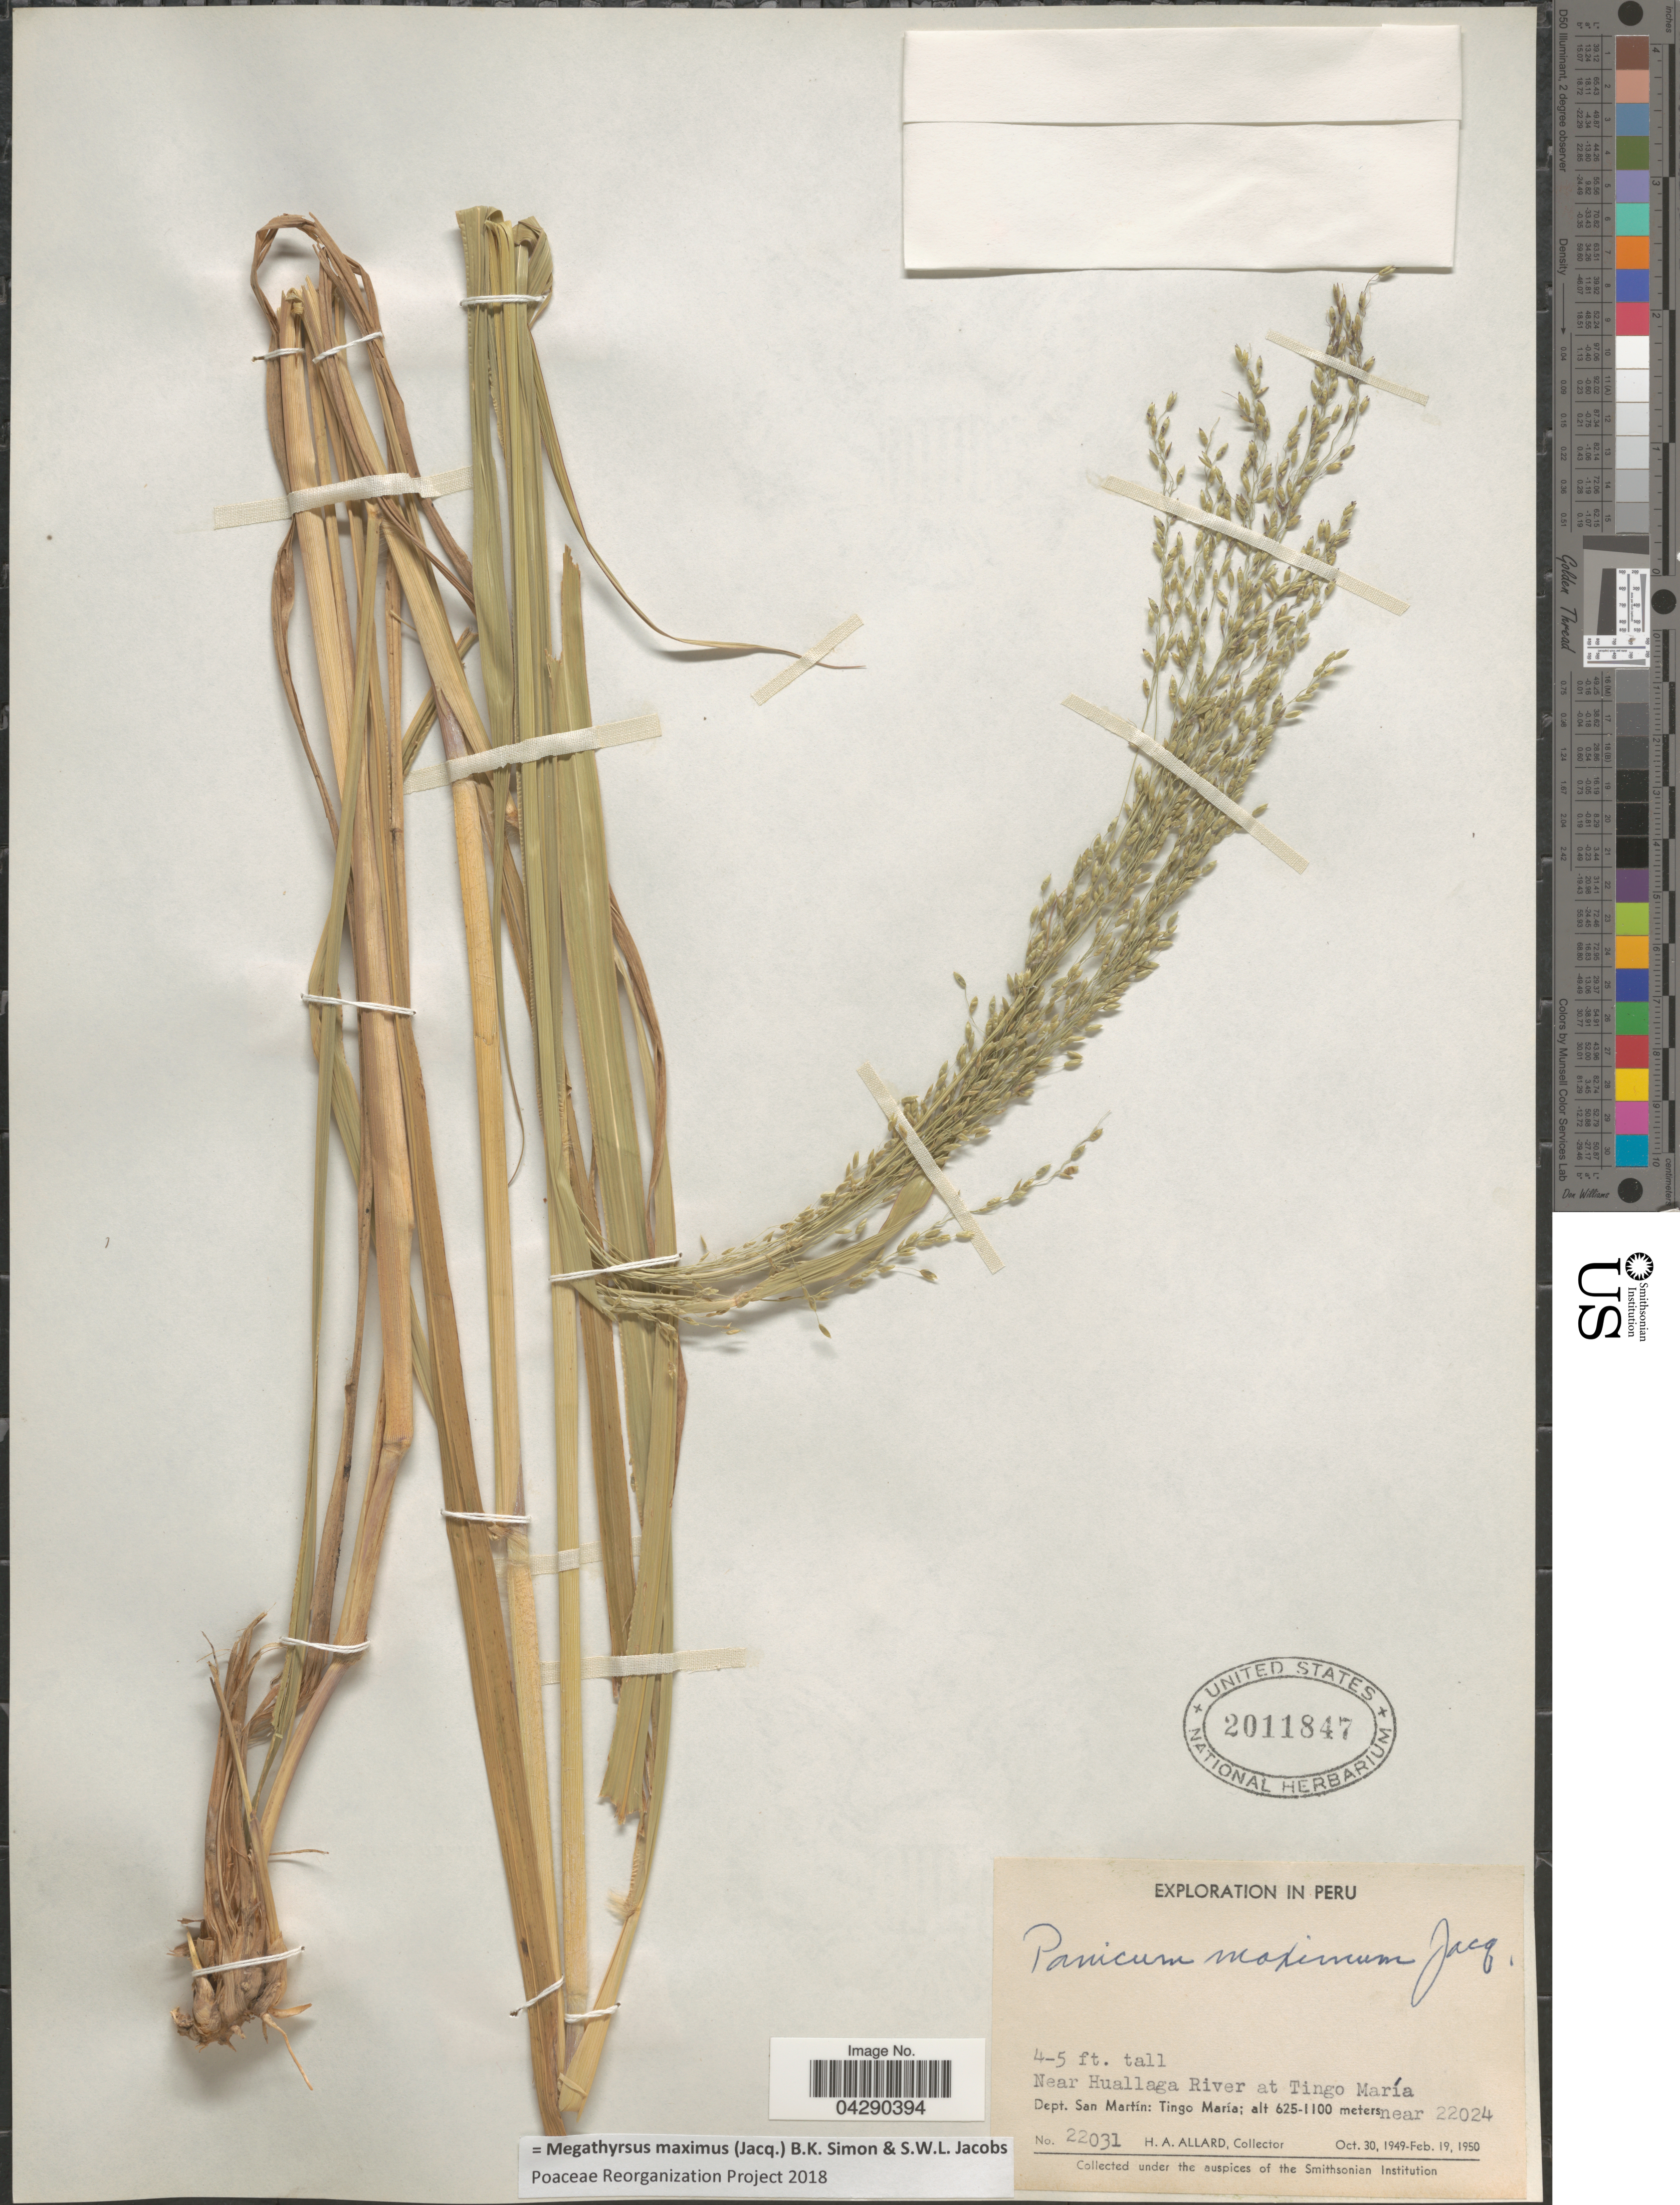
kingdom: Plantae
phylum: Tracheophyta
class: Liliopsida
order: Poales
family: Poaceae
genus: Megathyrsus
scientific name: Megathyrsus maximus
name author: (Jacq.) B.K. Simon & S.W.L. Jacobs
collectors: H. A. Allard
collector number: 22031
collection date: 1949-10-30/1950-02-19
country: Peru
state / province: San Martín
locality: Exploration in Peru. Near Huallaga River at Tingo María. Dept. San Martín: Tingo María near 22024.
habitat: near river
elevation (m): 625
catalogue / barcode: US 2011847